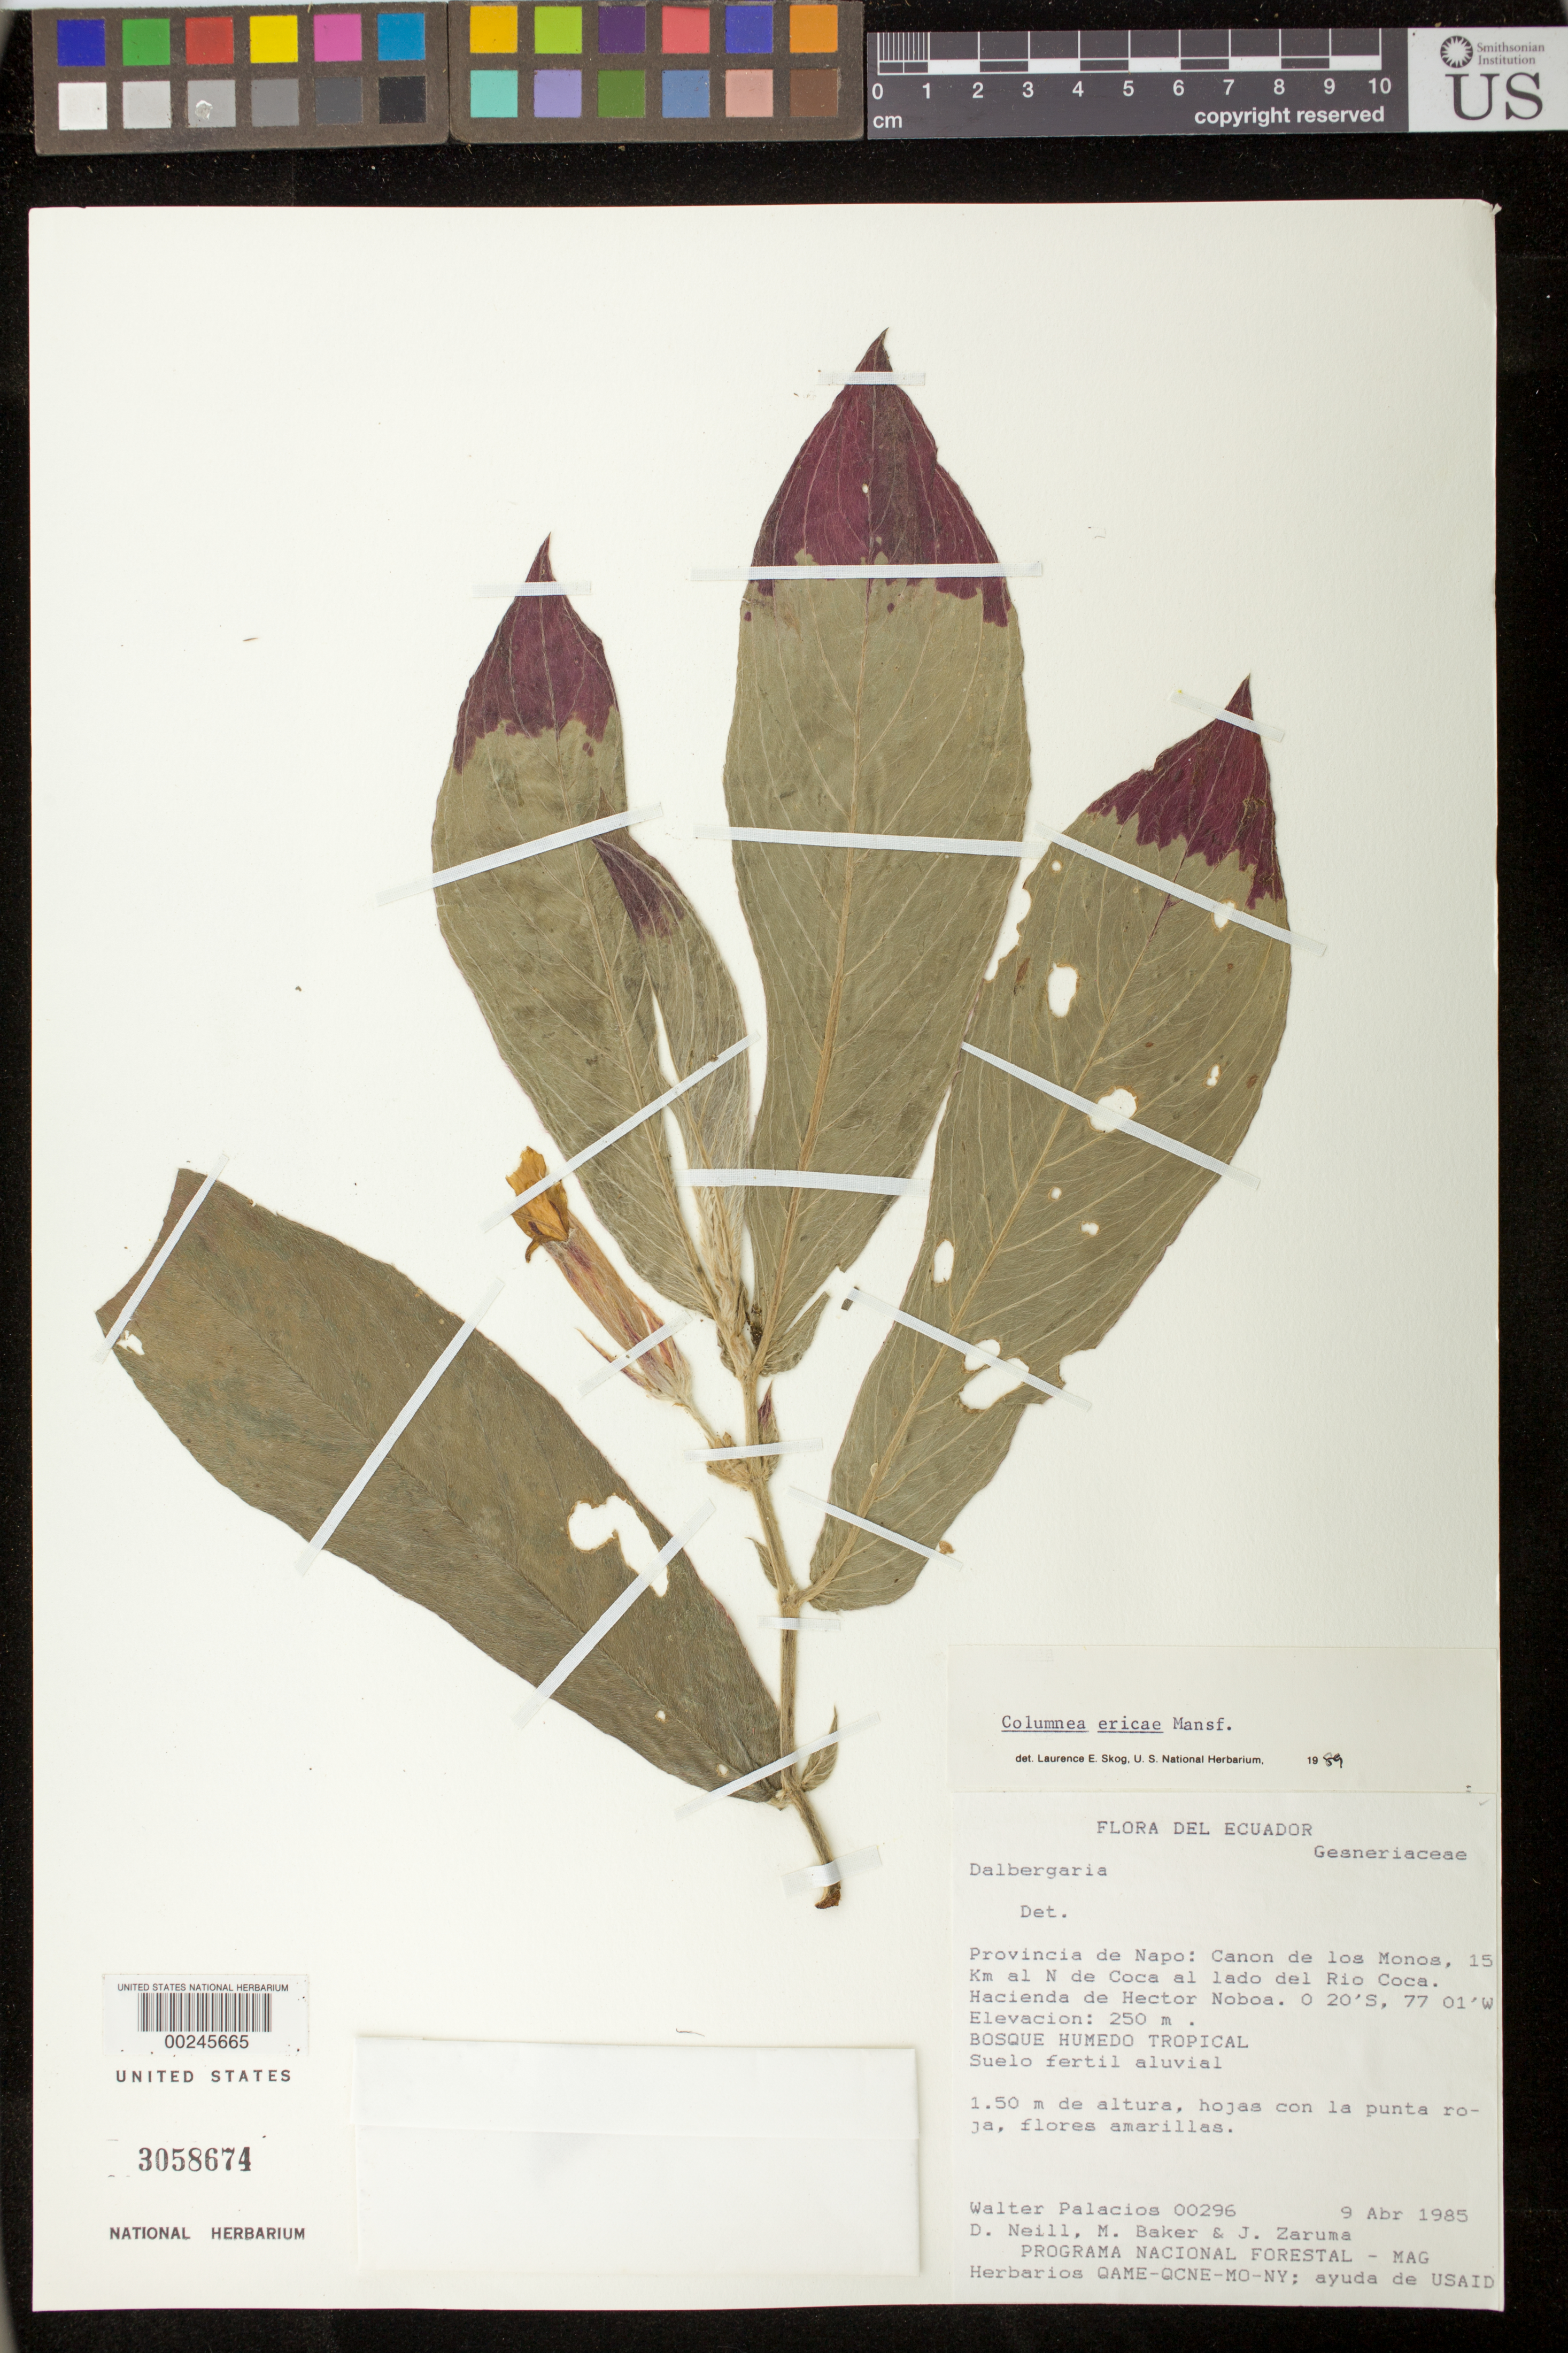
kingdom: Plantae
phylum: Tracheophyta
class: Magnoliopsida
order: Lamiales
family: Gesneriaceae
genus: Columnea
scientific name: Columnea ericae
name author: Mansf.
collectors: W. Palacios, D. A. Neill, M. Baker & J. Zaruma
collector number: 296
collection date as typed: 09 Apr 1985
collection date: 1985-04-09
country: Ecuador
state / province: Napo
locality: Canon de los Monos, 15 km N of Coca beside Rio Coca, hacienda de Hector Noboa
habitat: Humid tropical forest, fertile alluvial soil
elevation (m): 250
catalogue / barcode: US 3058674